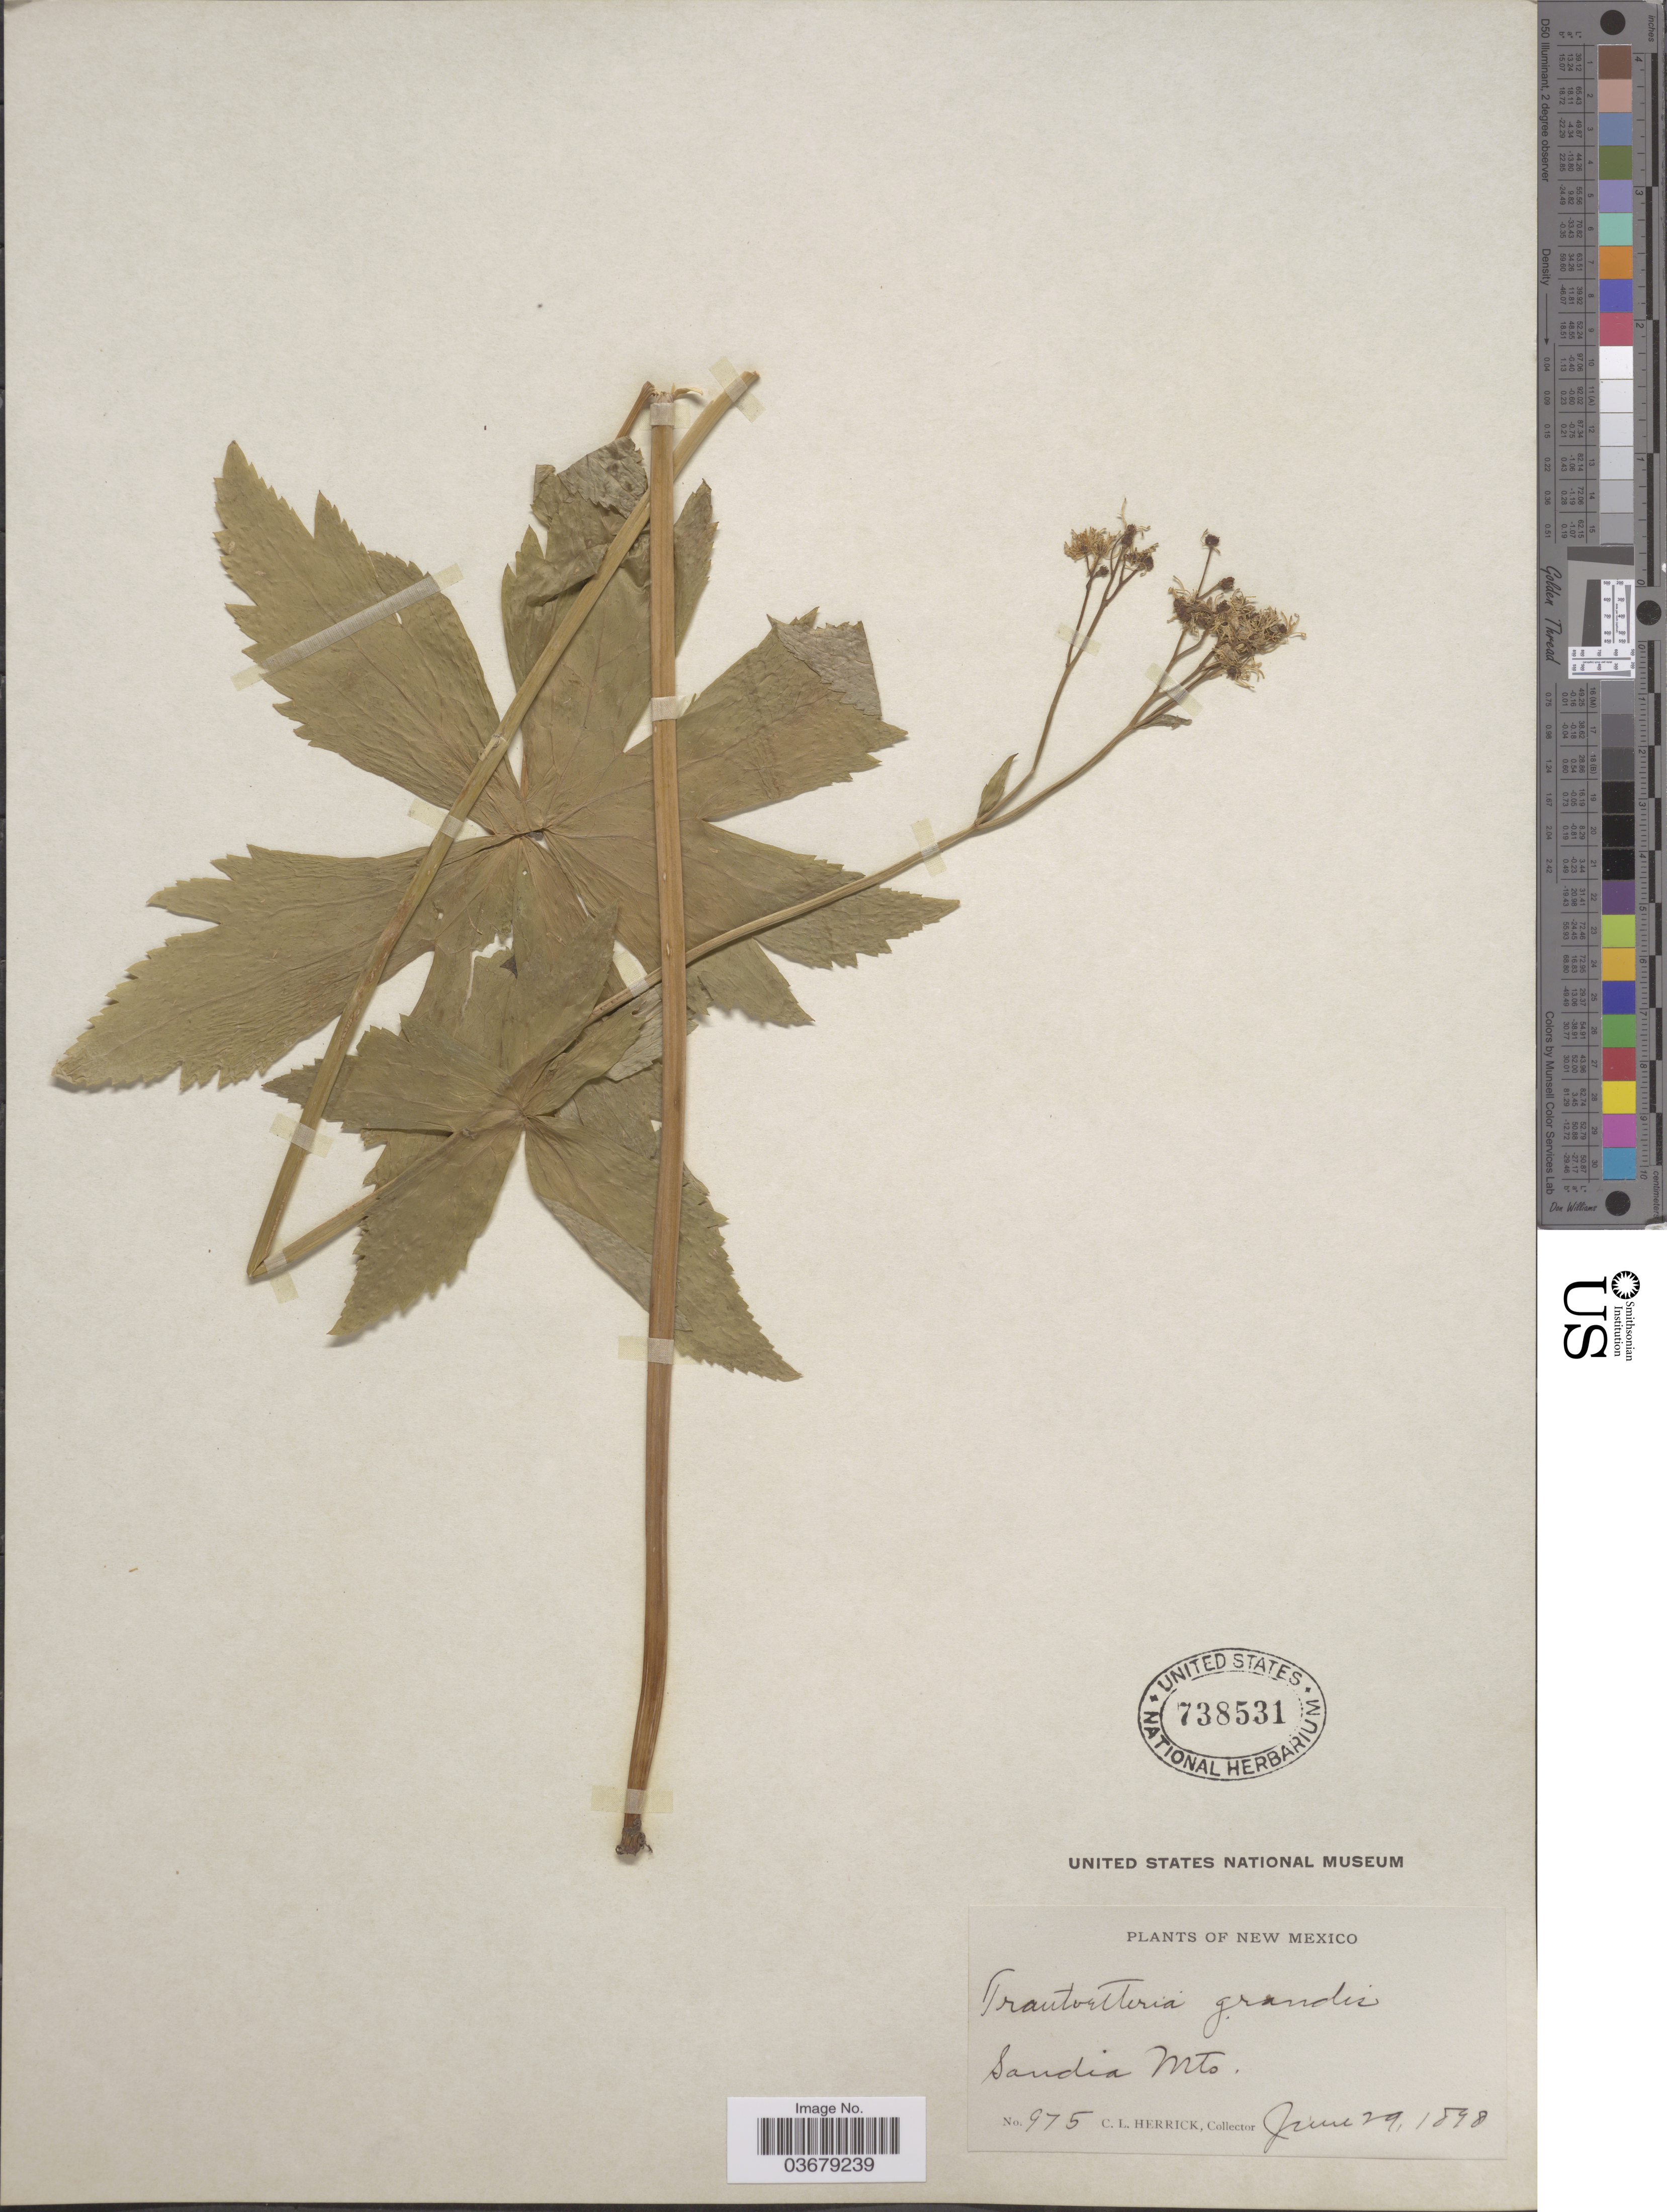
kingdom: Plantae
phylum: Tracheophyta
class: Magnoliopsida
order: Ranunculales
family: Ranunculaceae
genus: Trautvetteria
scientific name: Trautvetteria caroliniensis var. grandis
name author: (Water) Vail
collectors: C. Herrick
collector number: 975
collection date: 1898-06-29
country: United States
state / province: New Mexico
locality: Sandia Mts.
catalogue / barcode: US 738531